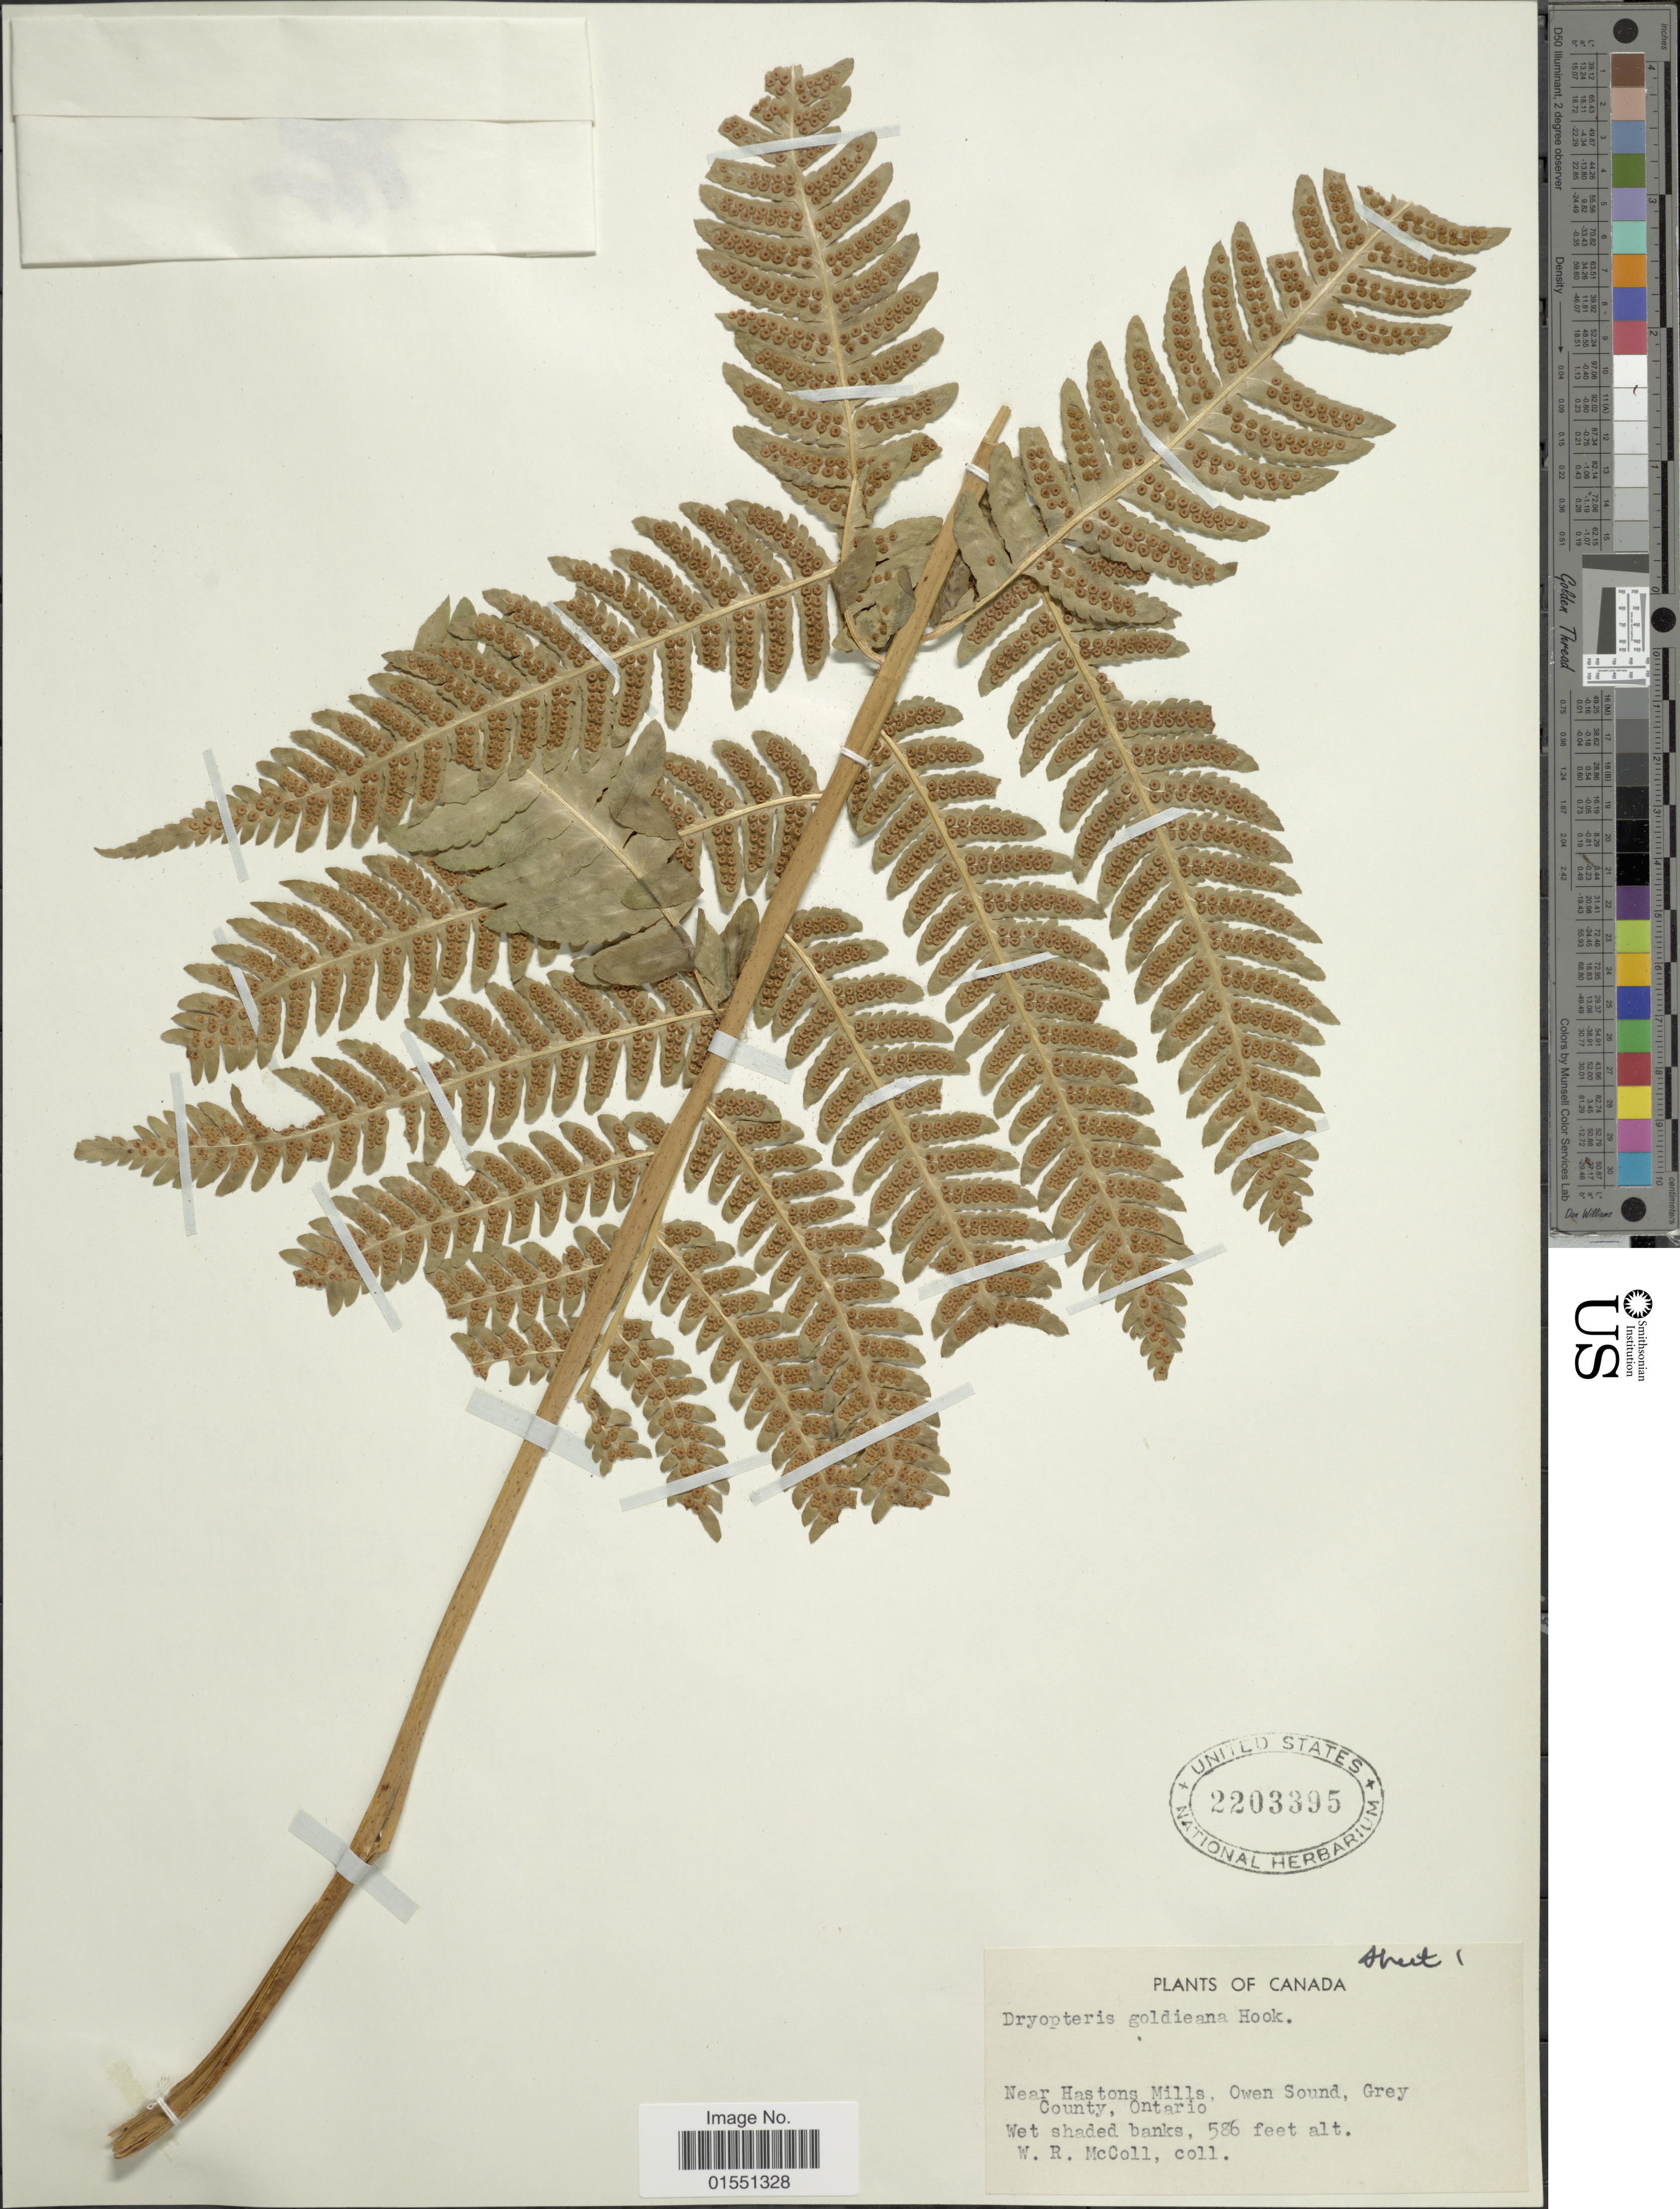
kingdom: Plantae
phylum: Tracheophyta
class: Polypodiopsida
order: Polypodiales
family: Dryopteridaceae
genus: Dryopteris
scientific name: Dryopteris goldiana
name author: (Hook. ex Goldie) A. Gray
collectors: W. McColl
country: Canada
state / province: Quebec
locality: Near Hastons Mills, Owen Sound, Grey County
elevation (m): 179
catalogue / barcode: US 2203395